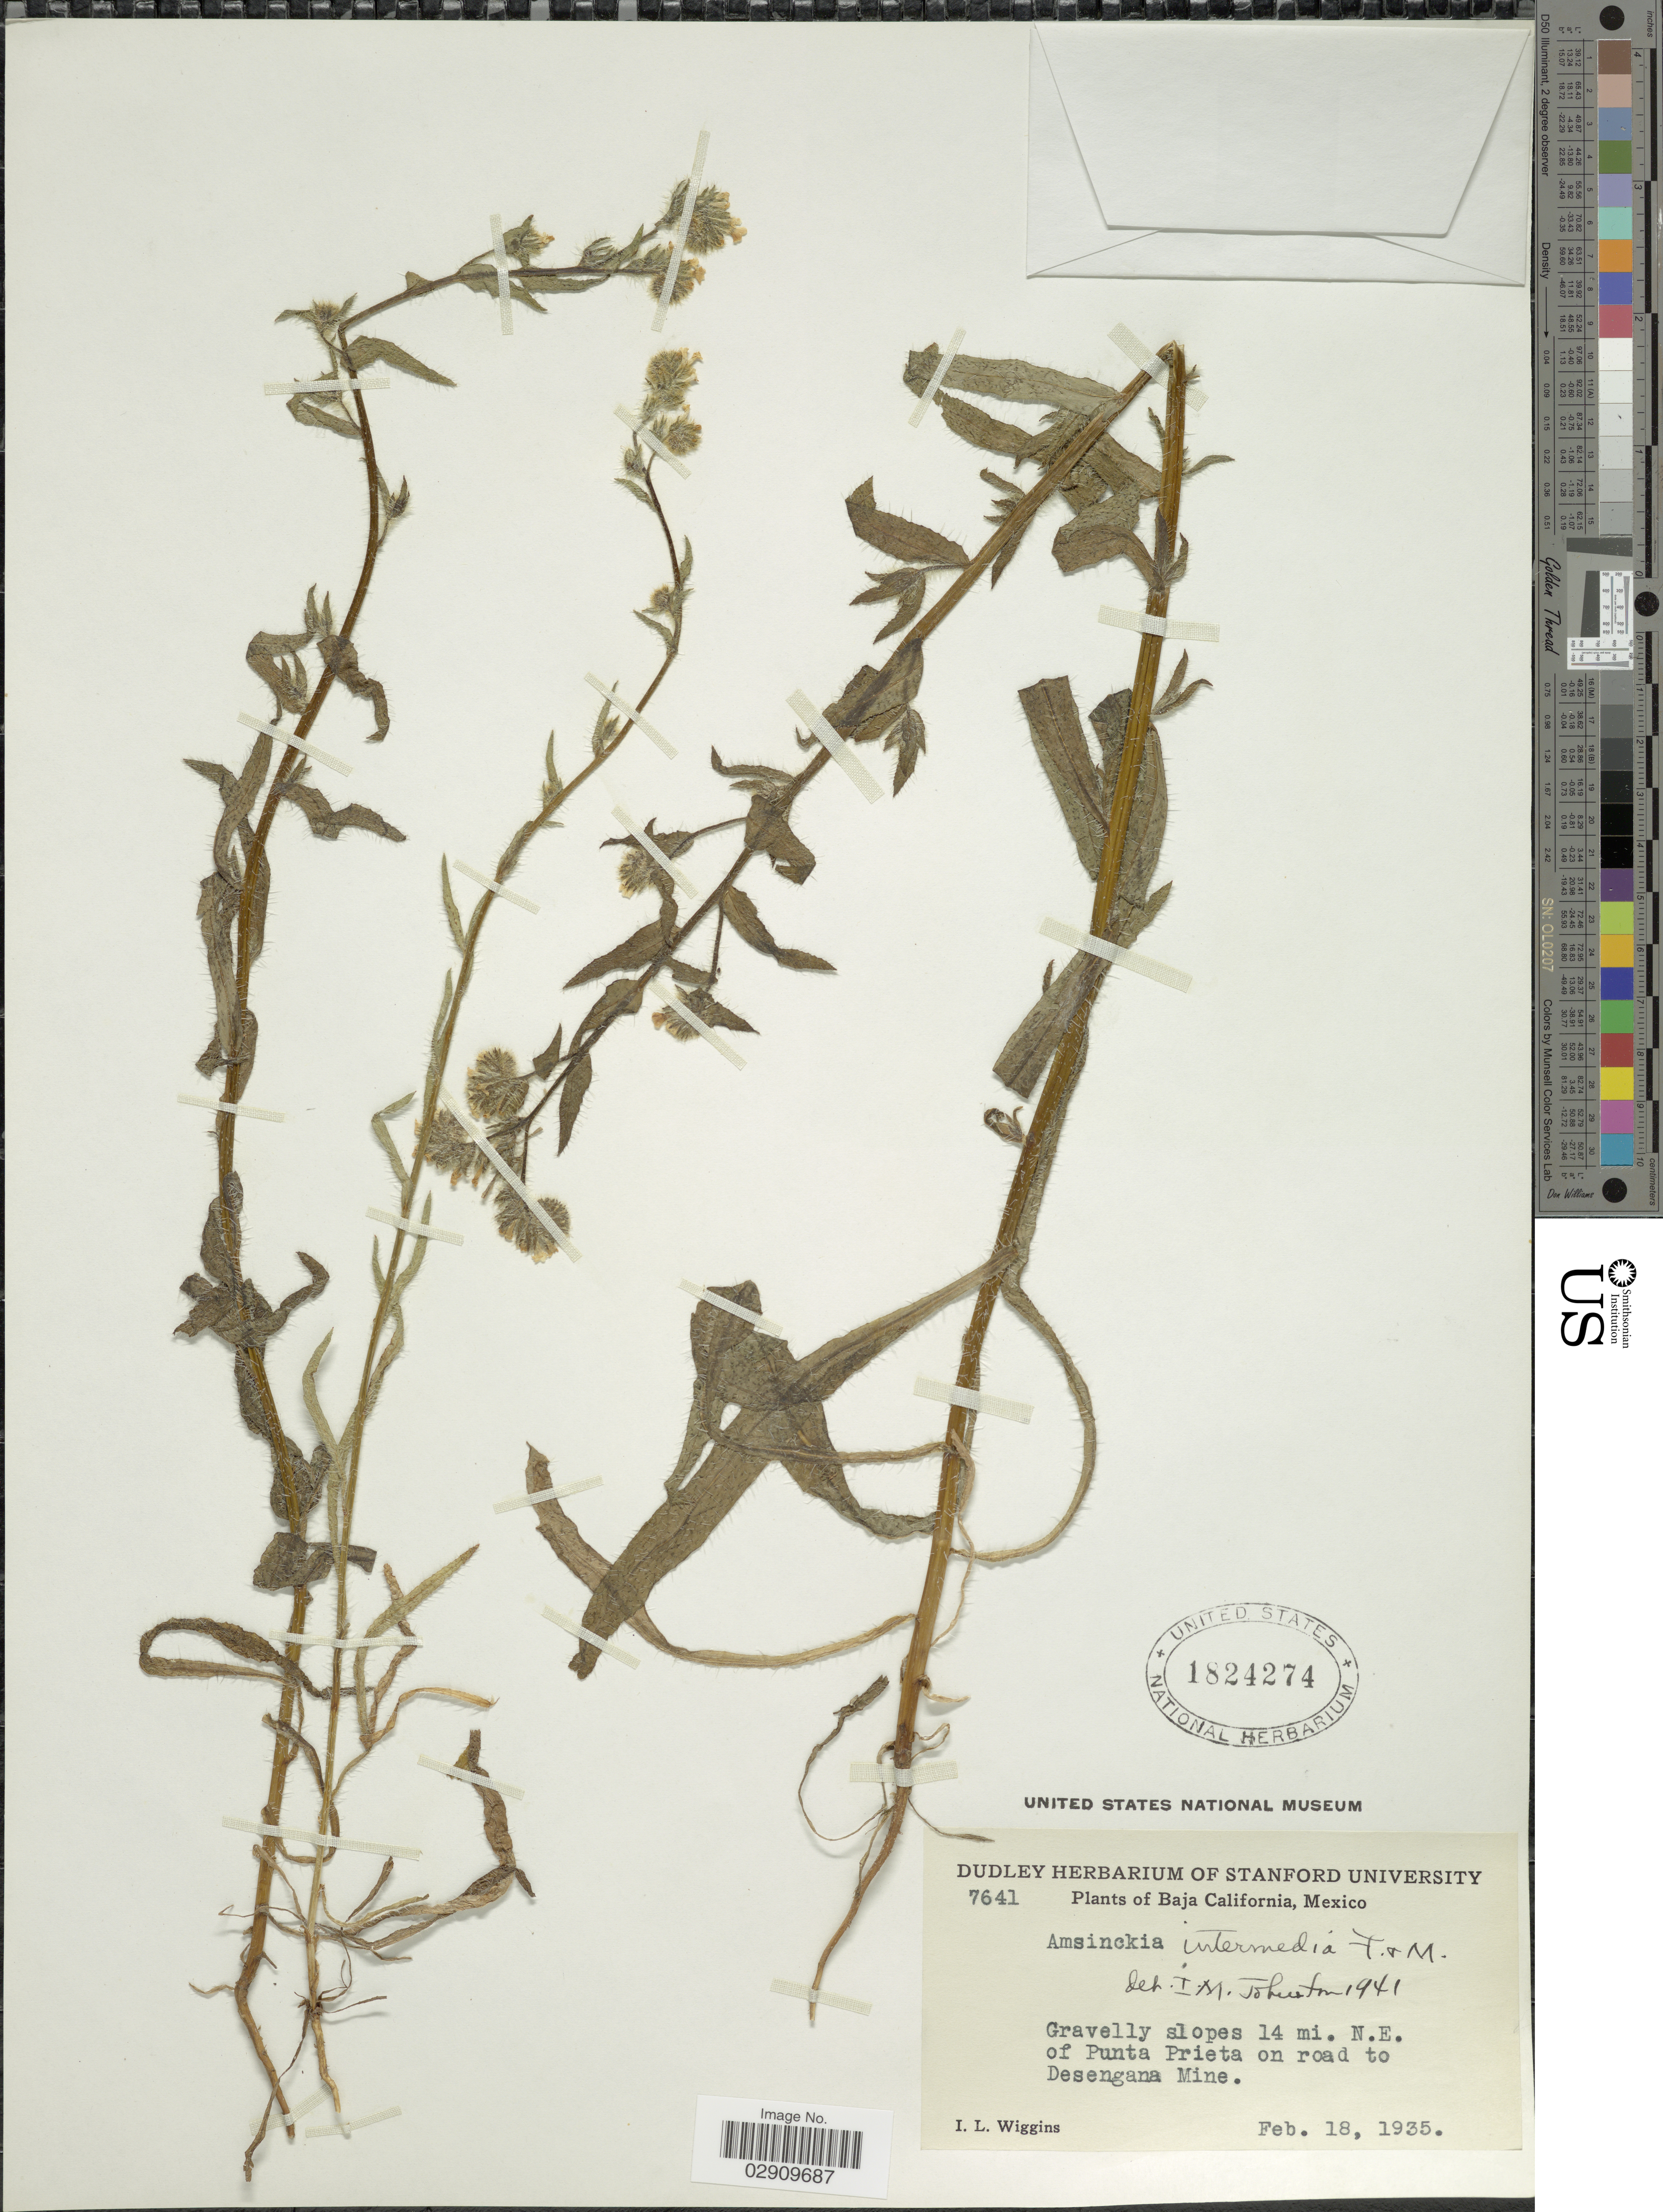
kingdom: Plantae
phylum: Tracheophyta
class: Magnoliopsida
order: Boraginales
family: Boraginaceae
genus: Amsinckia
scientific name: Amsinckia menziesii var. intermedia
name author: (Fisch. & C.A. Mey.) Ganders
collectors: I. L. Wiggins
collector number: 7641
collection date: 1935-02-18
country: Mexico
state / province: Baja California Norte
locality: Gravelly slopes 14 mi. N.E. of Punta Prieta on road to Desengana Mine.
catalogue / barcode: US 1824274